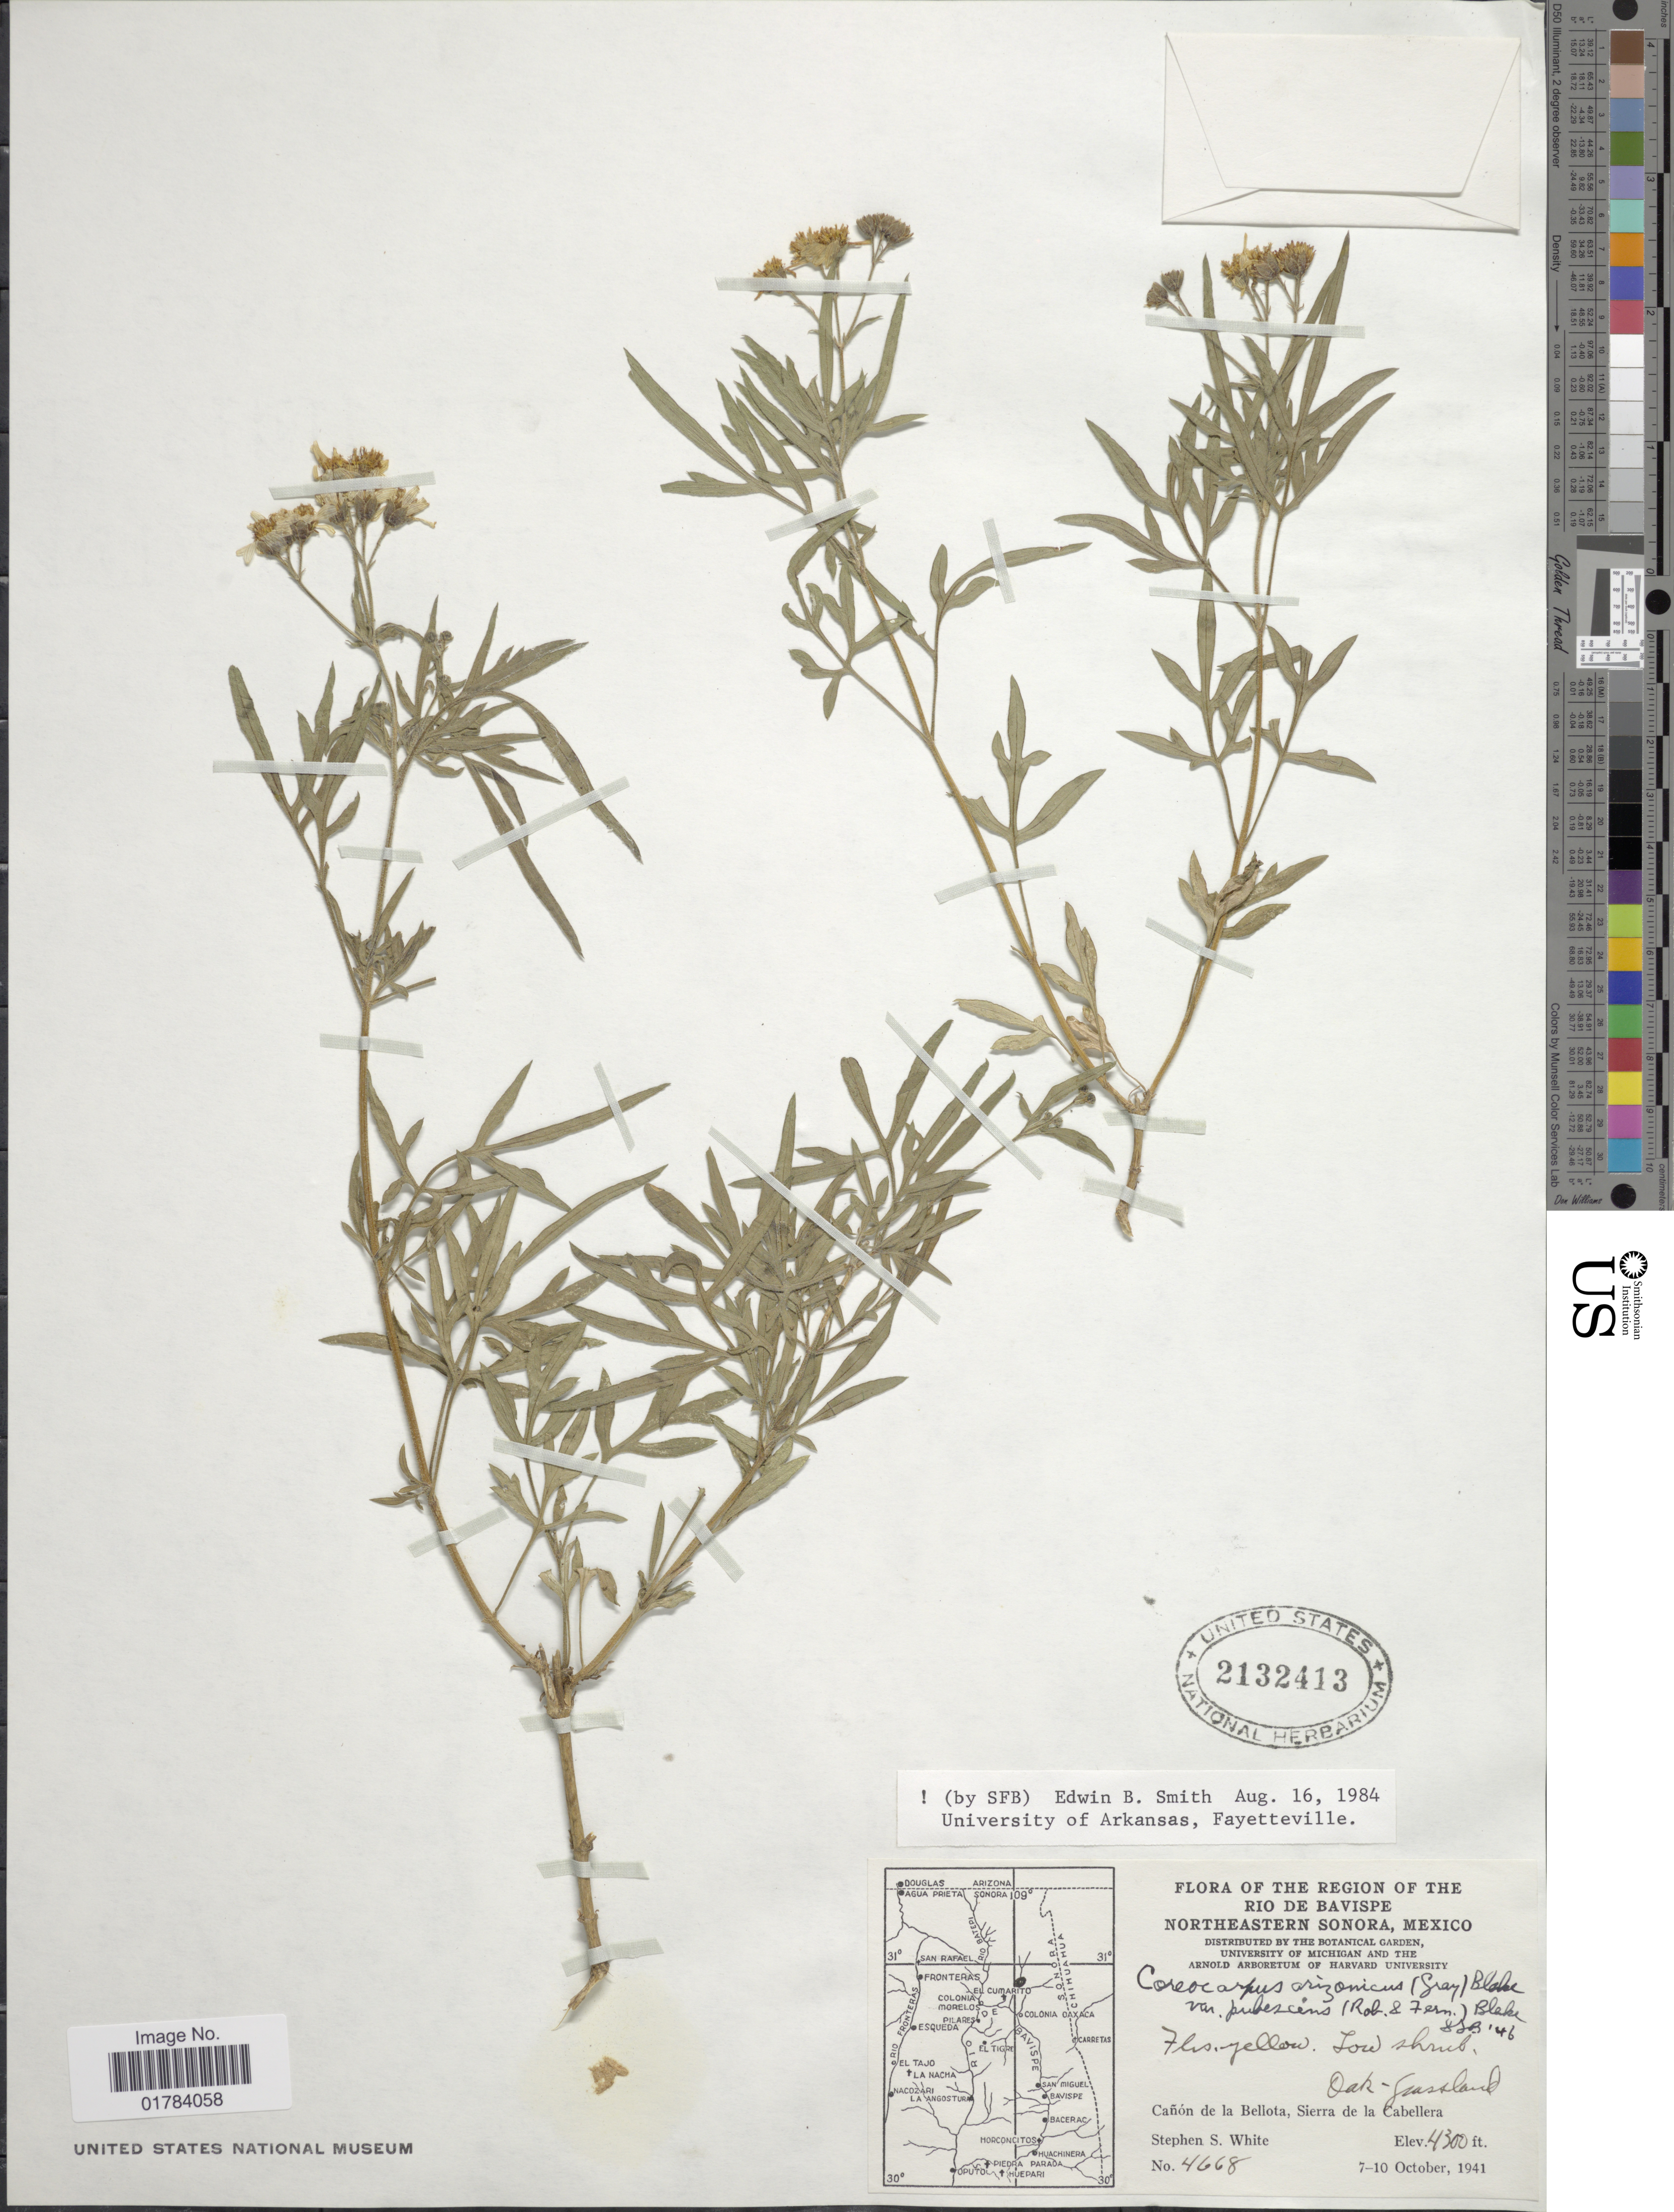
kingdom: Plantae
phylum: Tracheophyta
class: Magnoliopsida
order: Asterales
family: Asteraceae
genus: Coreocarpus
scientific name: Coreocarpus arizonicus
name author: (A. Gray) S.F. Blake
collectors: S. S. White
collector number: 4668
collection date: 1941-10-07/1941-10-10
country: Mexico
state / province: Sonora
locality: Region of the Rio de Bavispe, Northeastern Sonora, Canon de la Bellota, Sierra de la Cabellera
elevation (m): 1311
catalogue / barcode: US 2132413